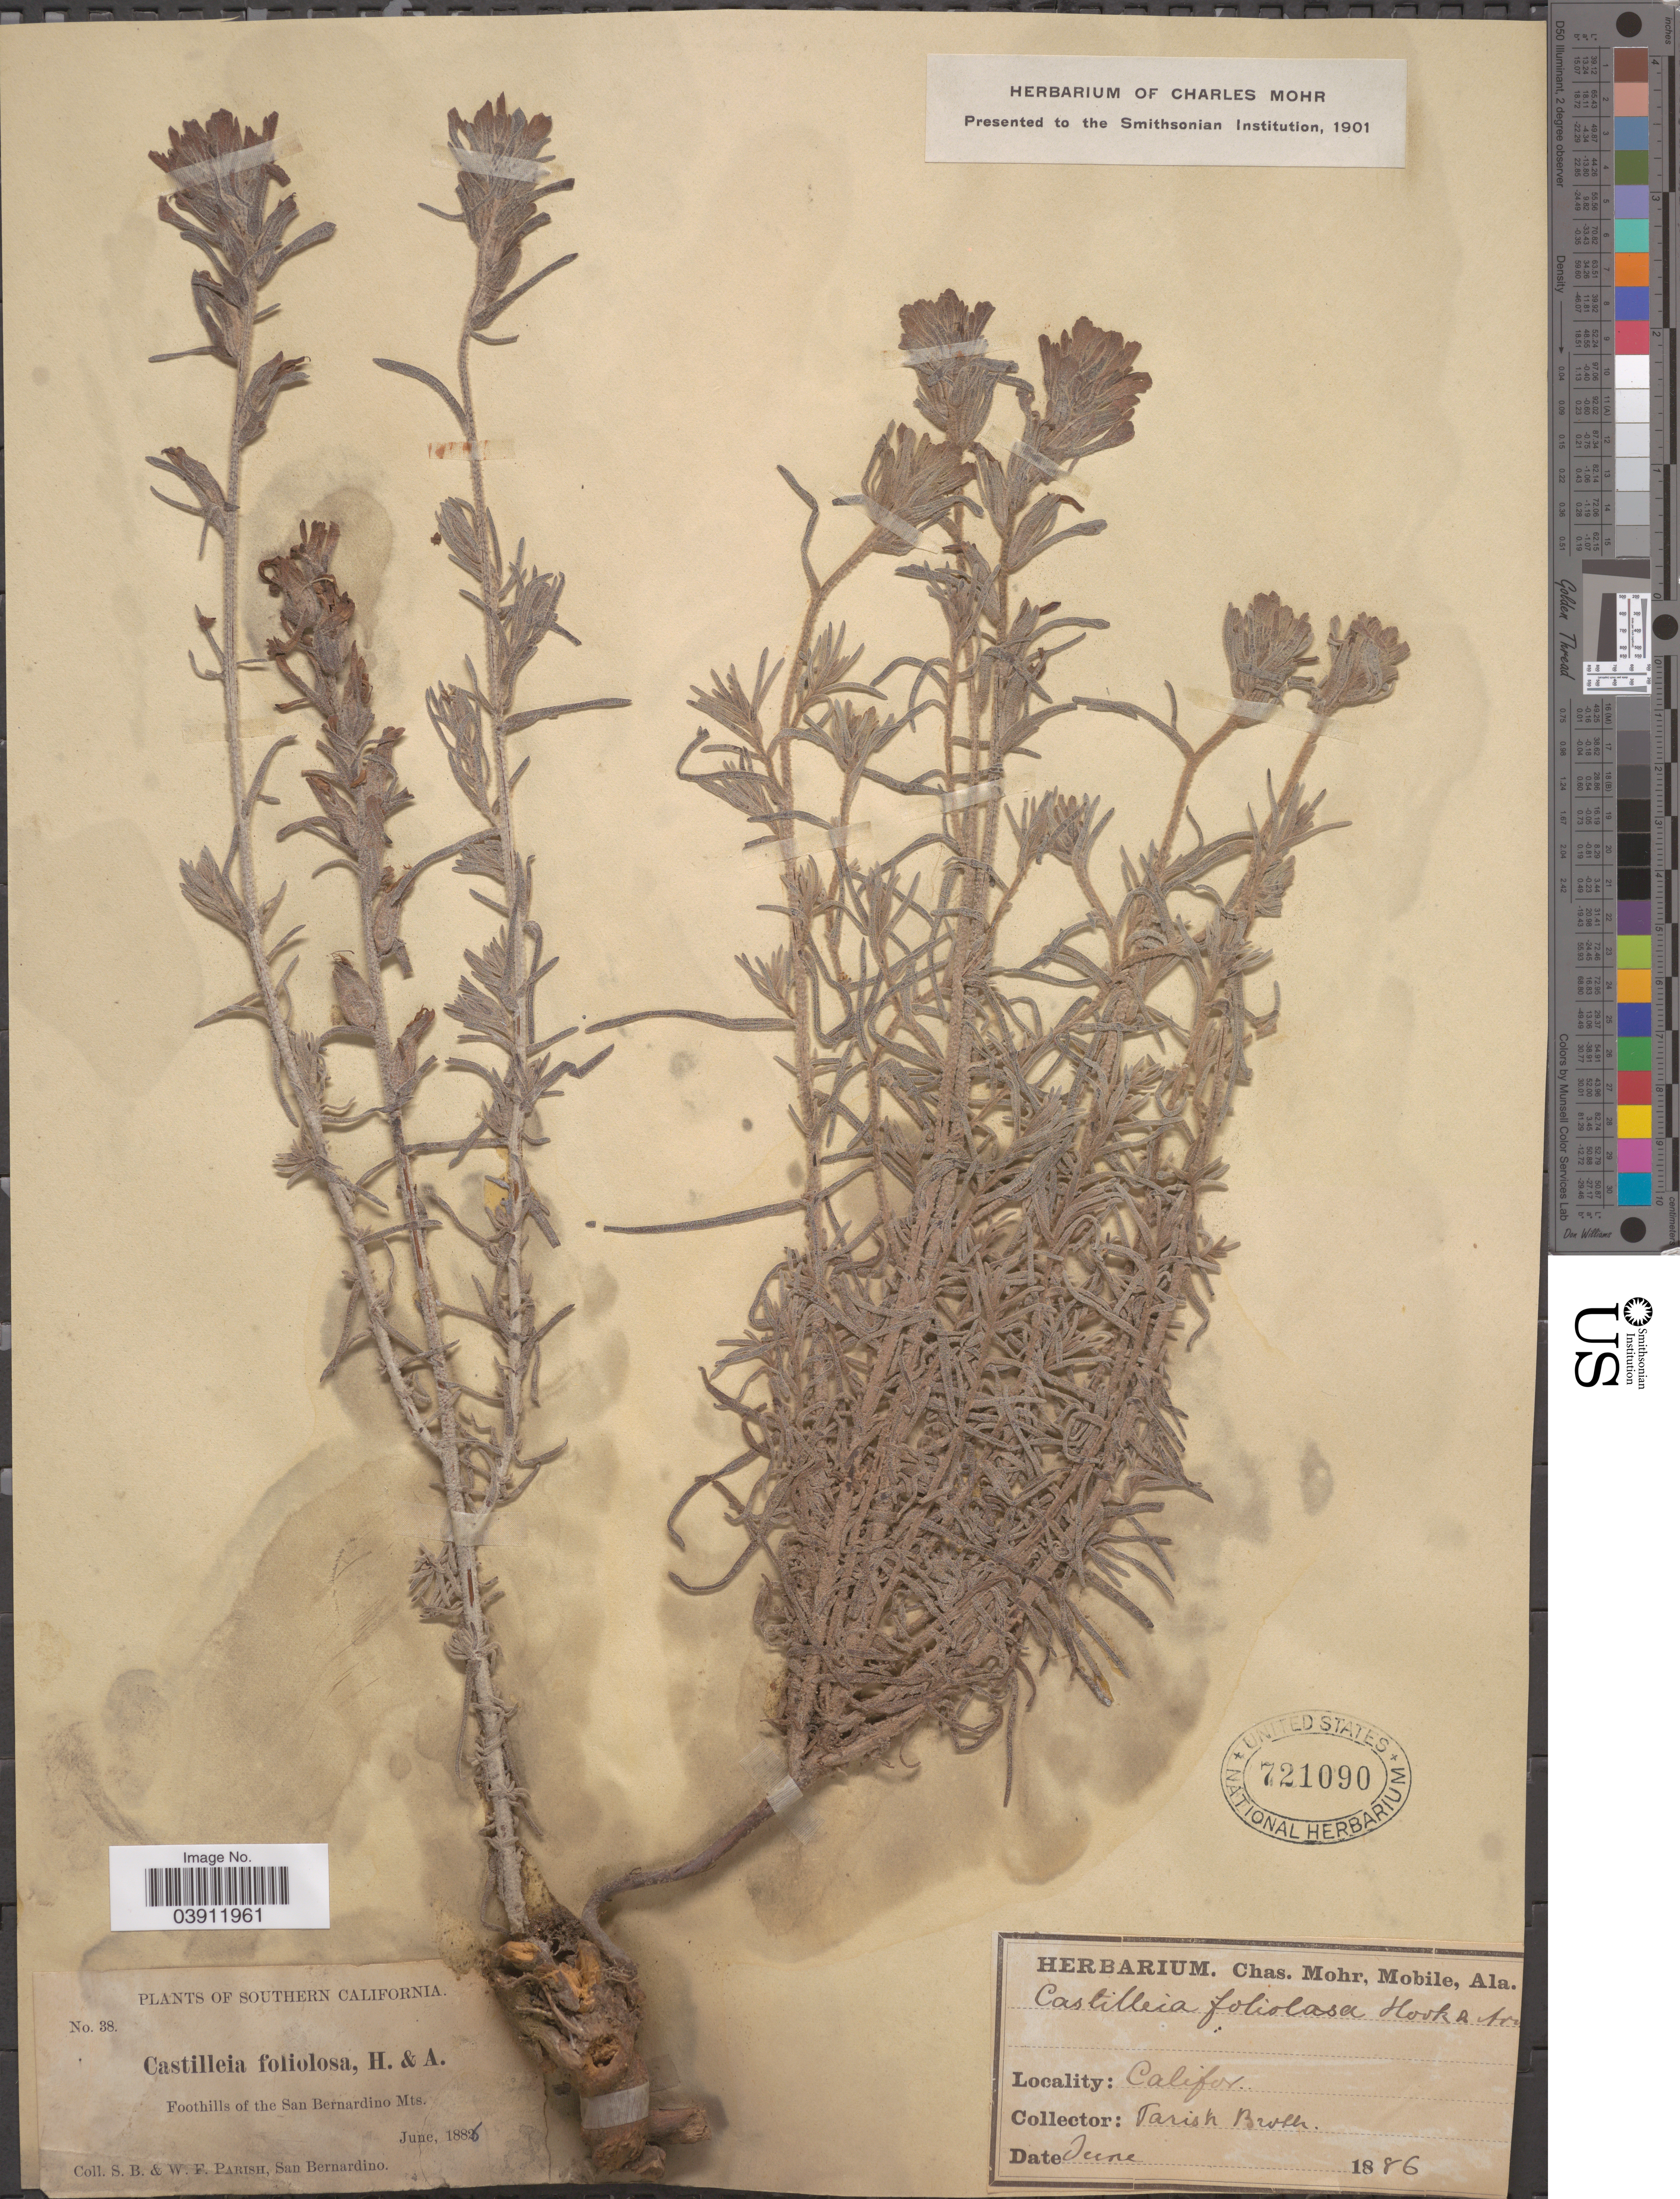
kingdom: Plantae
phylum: Tracheophyta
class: Magnoliopsida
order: Lamiales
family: Orobanchaceae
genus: Castilleja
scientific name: Castilleja foliolosa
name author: Hook. f.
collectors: S. B. Parish & W. F. Parish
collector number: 38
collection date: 1886-06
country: United States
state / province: California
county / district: San Bernardino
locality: Southern California. Foothills of the San Bernardino Mts.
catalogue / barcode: US 721090